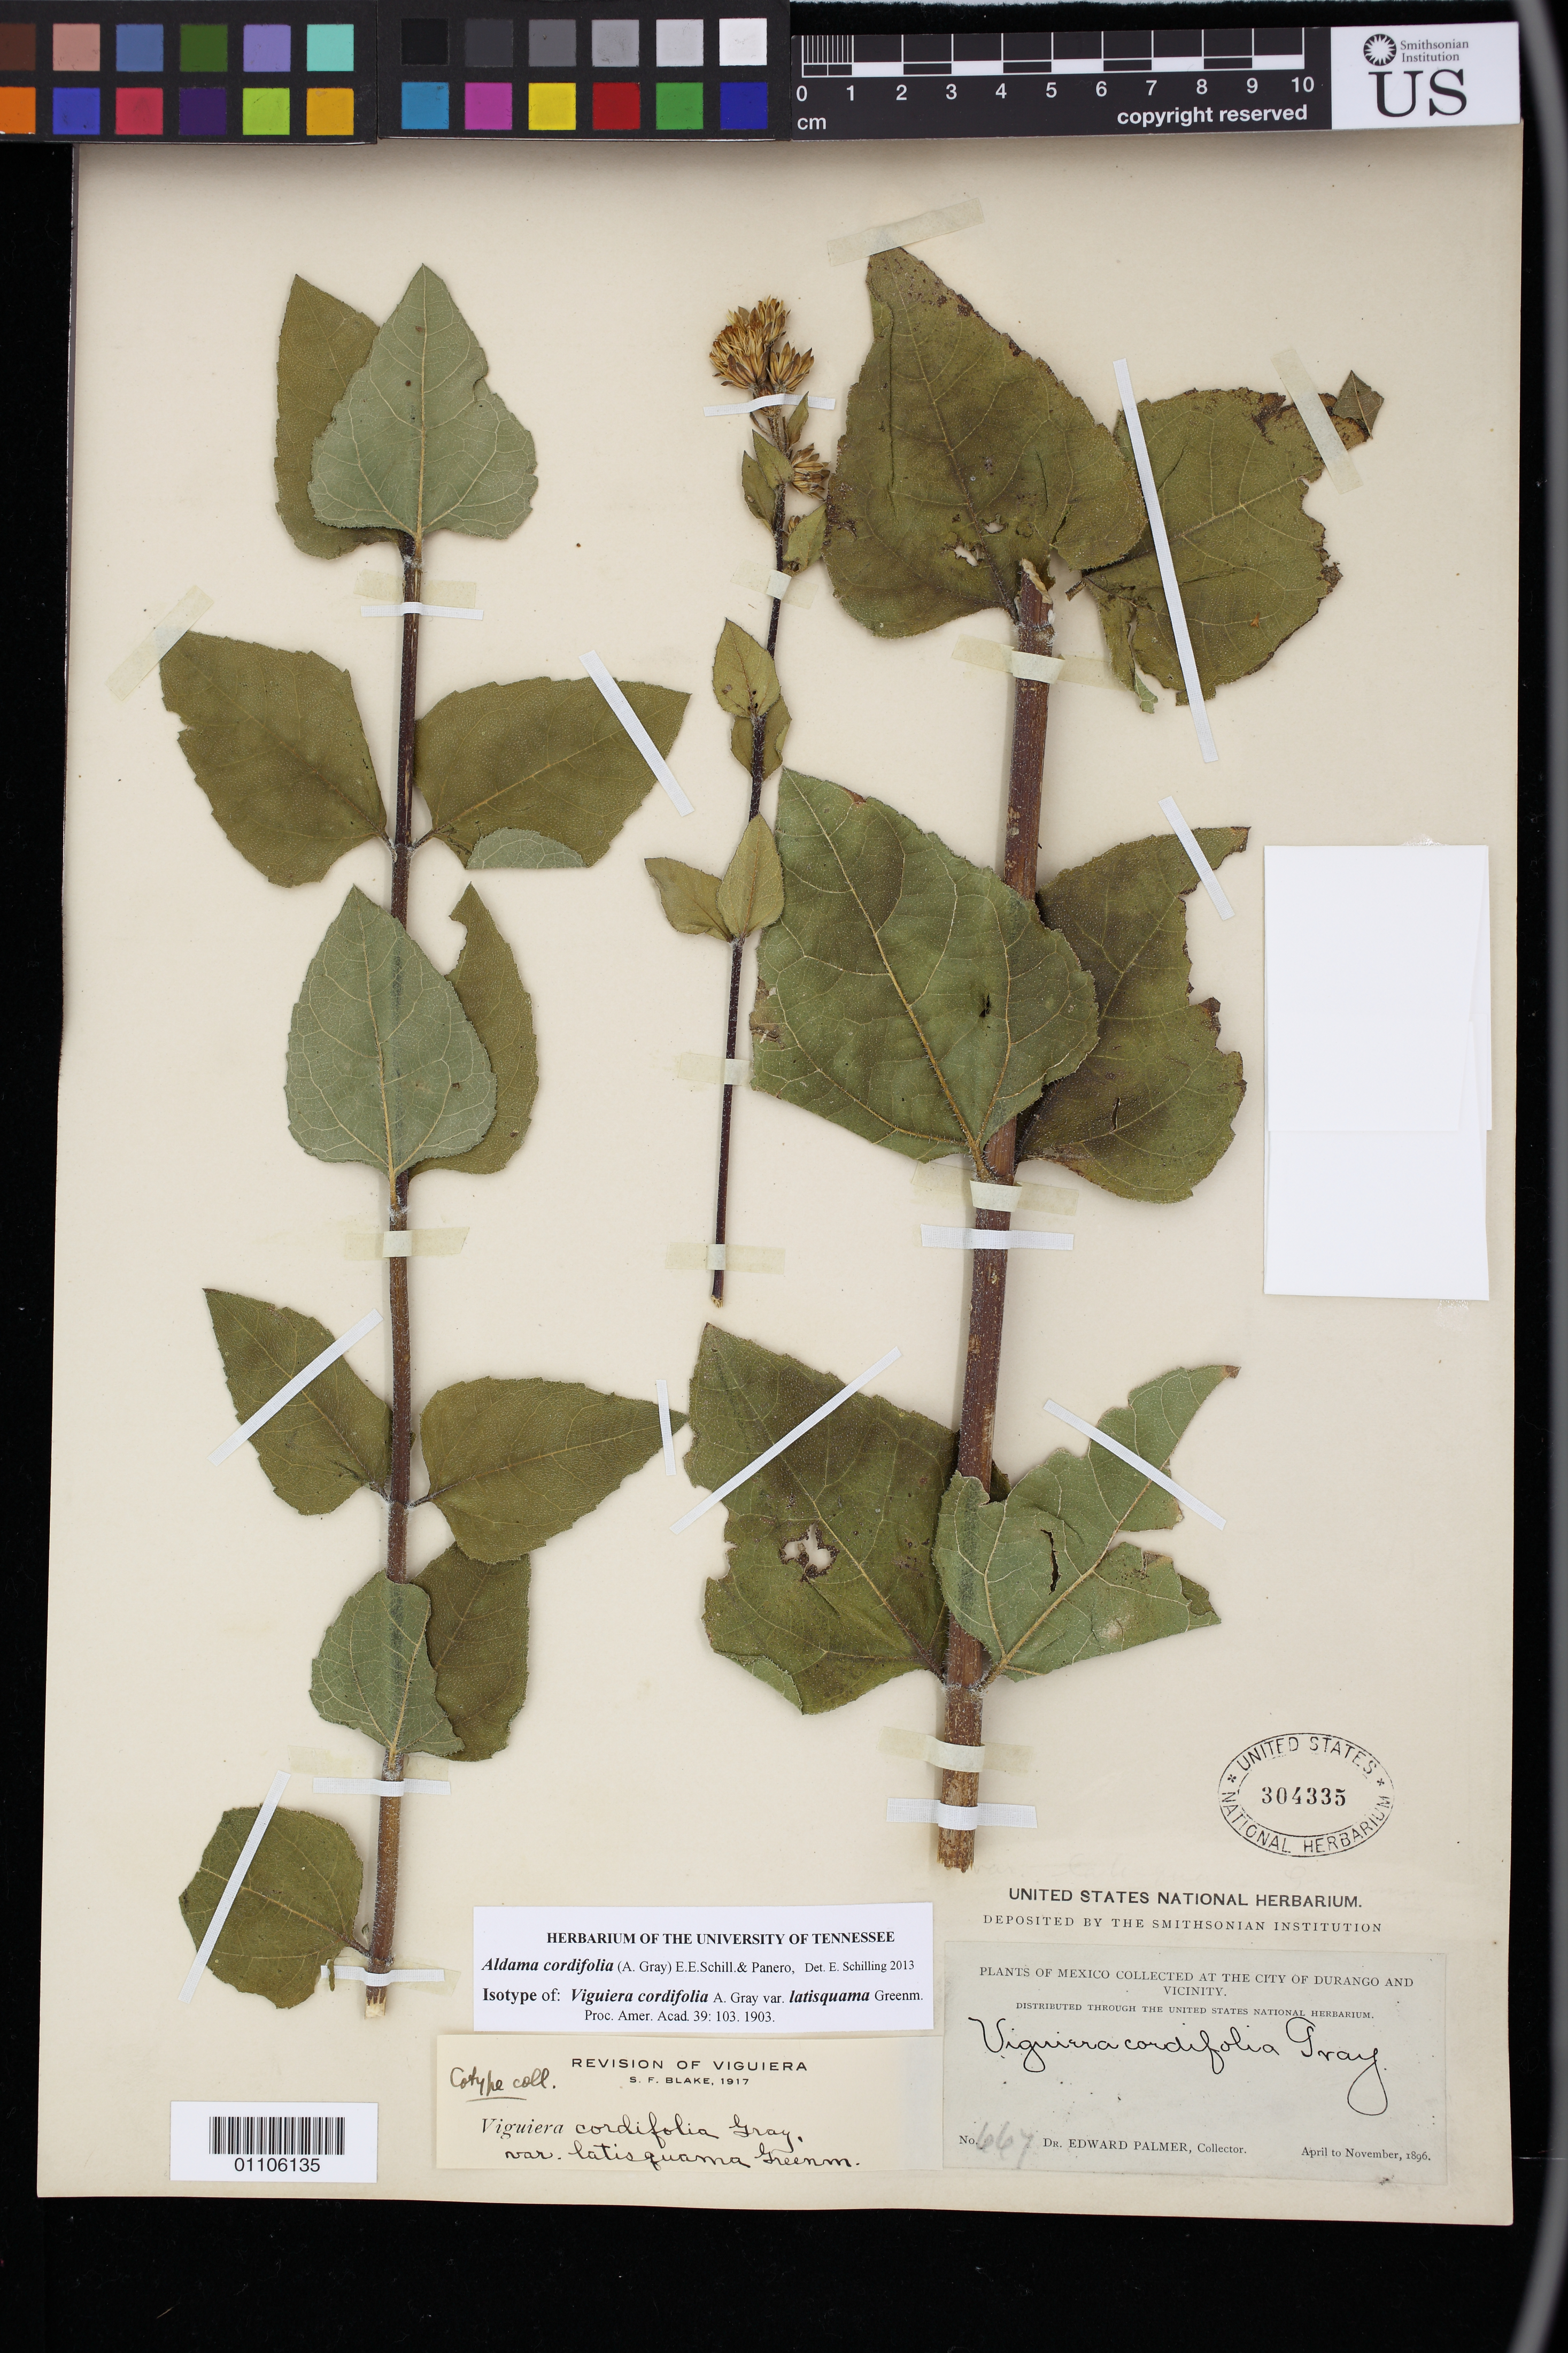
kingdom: Plantae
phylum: Tracheophyta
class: Magnoliopsida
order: Asterales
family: Asteraceae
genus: Viguiera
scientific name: Viguiera cordifolia var. latisquama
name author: Greenm.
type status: Isosyntype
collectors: E. Palmer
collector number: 667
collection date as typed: Apr 1896 to -- Nov 1896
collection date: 1896-04/1896-11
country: Mexico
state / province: Durango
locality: Durango and vicinity.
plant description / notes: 2 collection numbers (syntypes?) cited in protologue, Palmer 667 & Palmer 747; US duplicates of both numbers are annotated "isotype" by E. Schilling (2013).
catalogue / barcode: US 304335